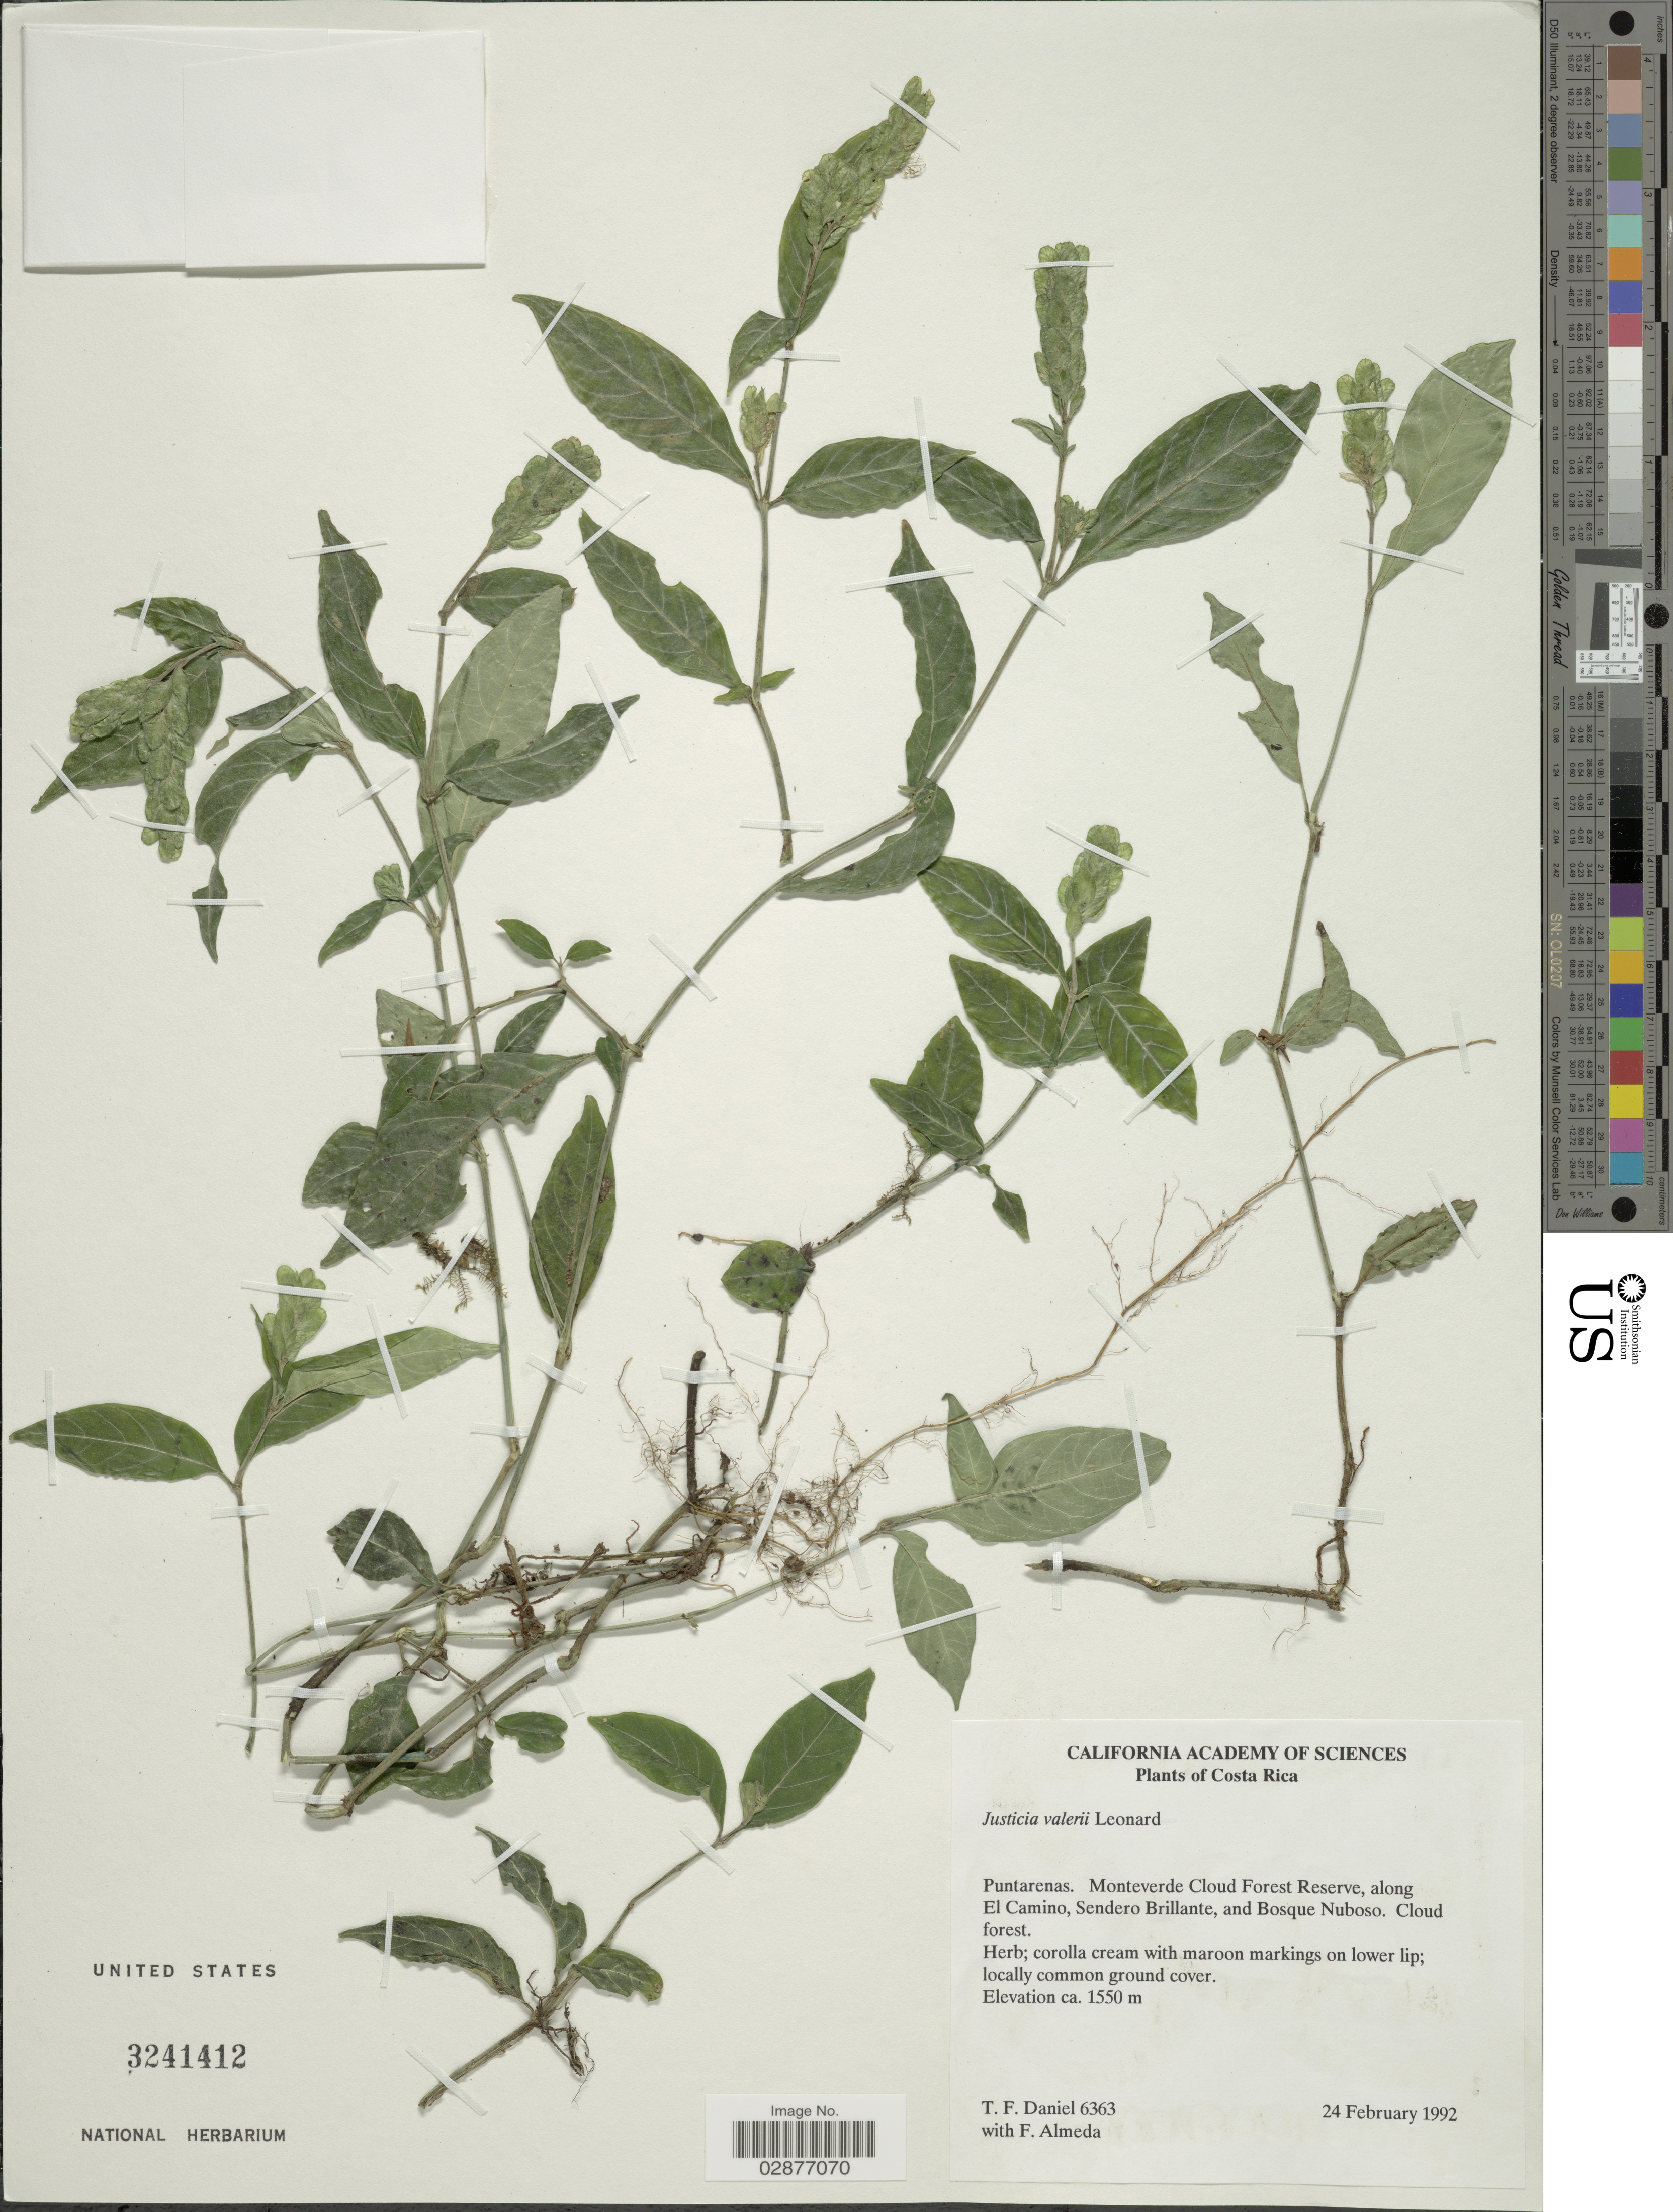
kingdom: Plantae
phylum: Tracheophyta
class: Magnoliopsida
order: Lamiales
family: Acanthaceae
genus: Justicia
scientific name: Justicia valerioi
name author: Leonard in Standl.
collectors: T. F. Daniel & F. Almeda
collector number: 6363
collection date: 1992-02-24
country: Costa Rica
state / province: Puntarenas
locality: Monteverde Cloud Forest Reserve, along El Camino, Sendero Brillante, and Bosque Nuboso.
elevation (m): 1550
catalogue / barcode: US 3241412